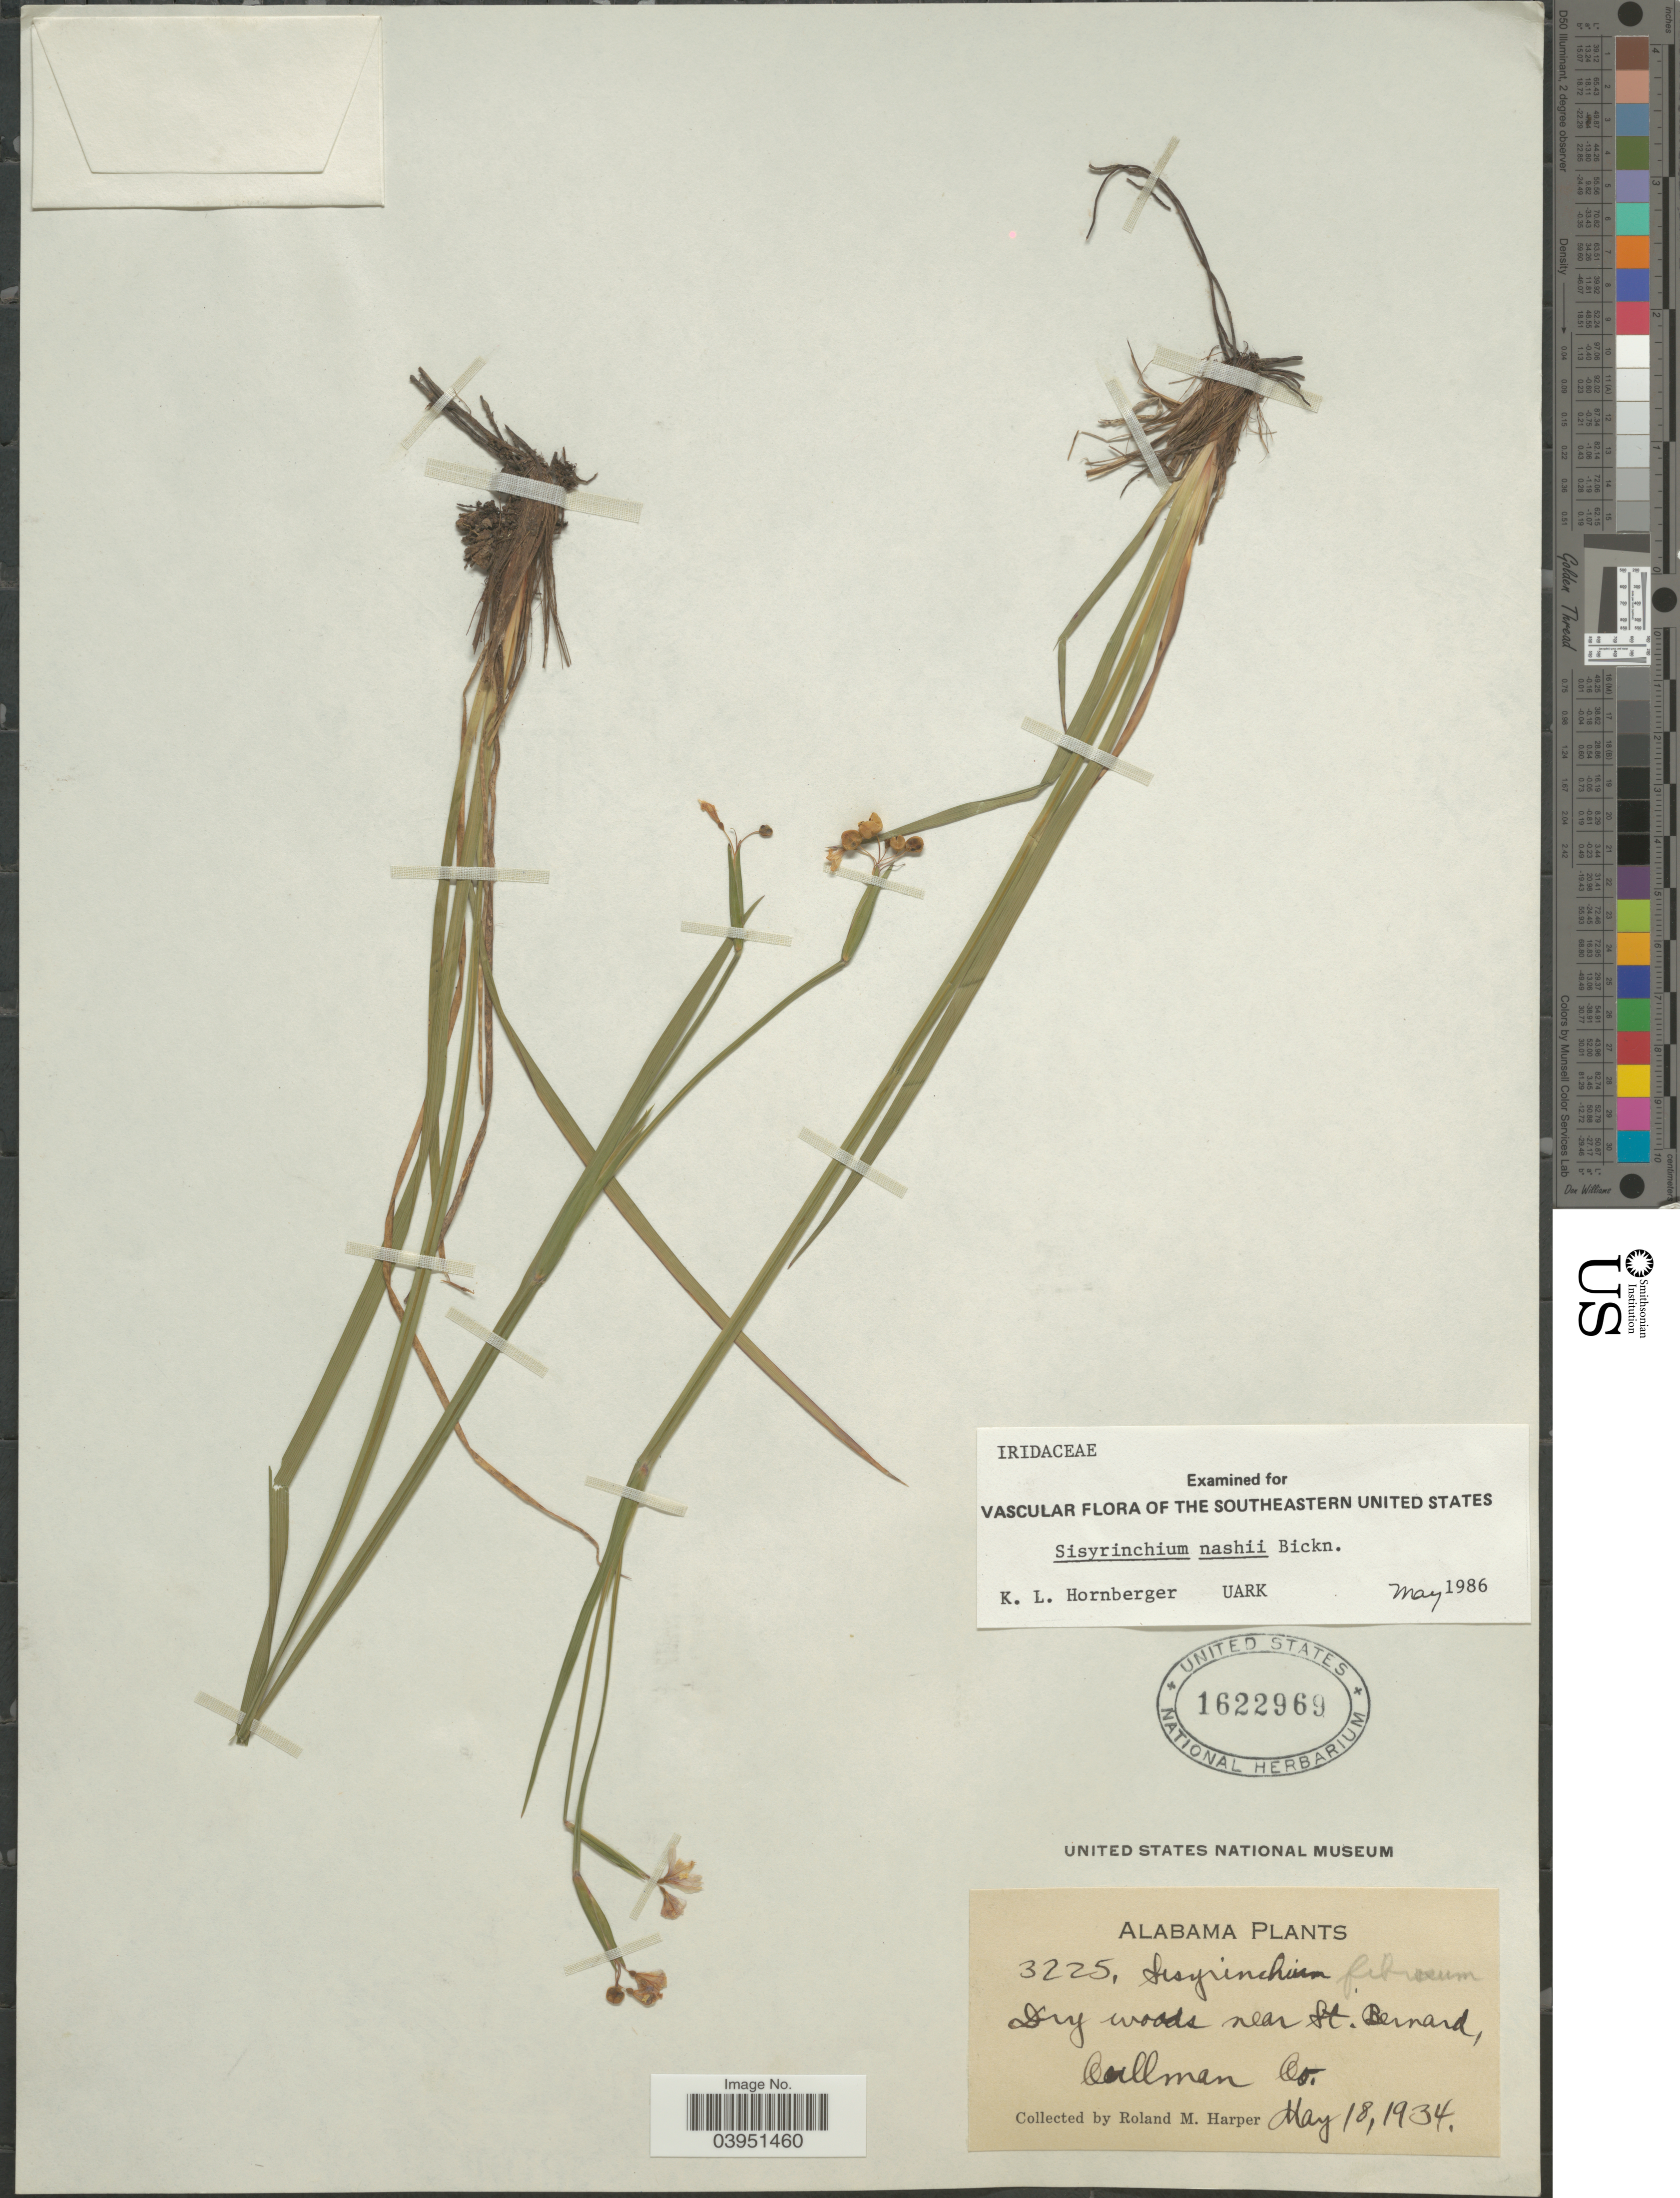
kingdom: Plantae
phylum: Tracheophyta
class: Liliopsida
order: Asparagales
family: Iridaceae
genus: Sisyrinchium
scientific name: Sisyrinchium nashii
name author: E.P. Bicknell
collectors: R. M. Harper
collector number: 3225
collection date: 1934-05-18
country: United States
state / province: Alabama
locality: Dry woods near St. Bernard, Cullman Co.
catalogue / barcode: US 1622969